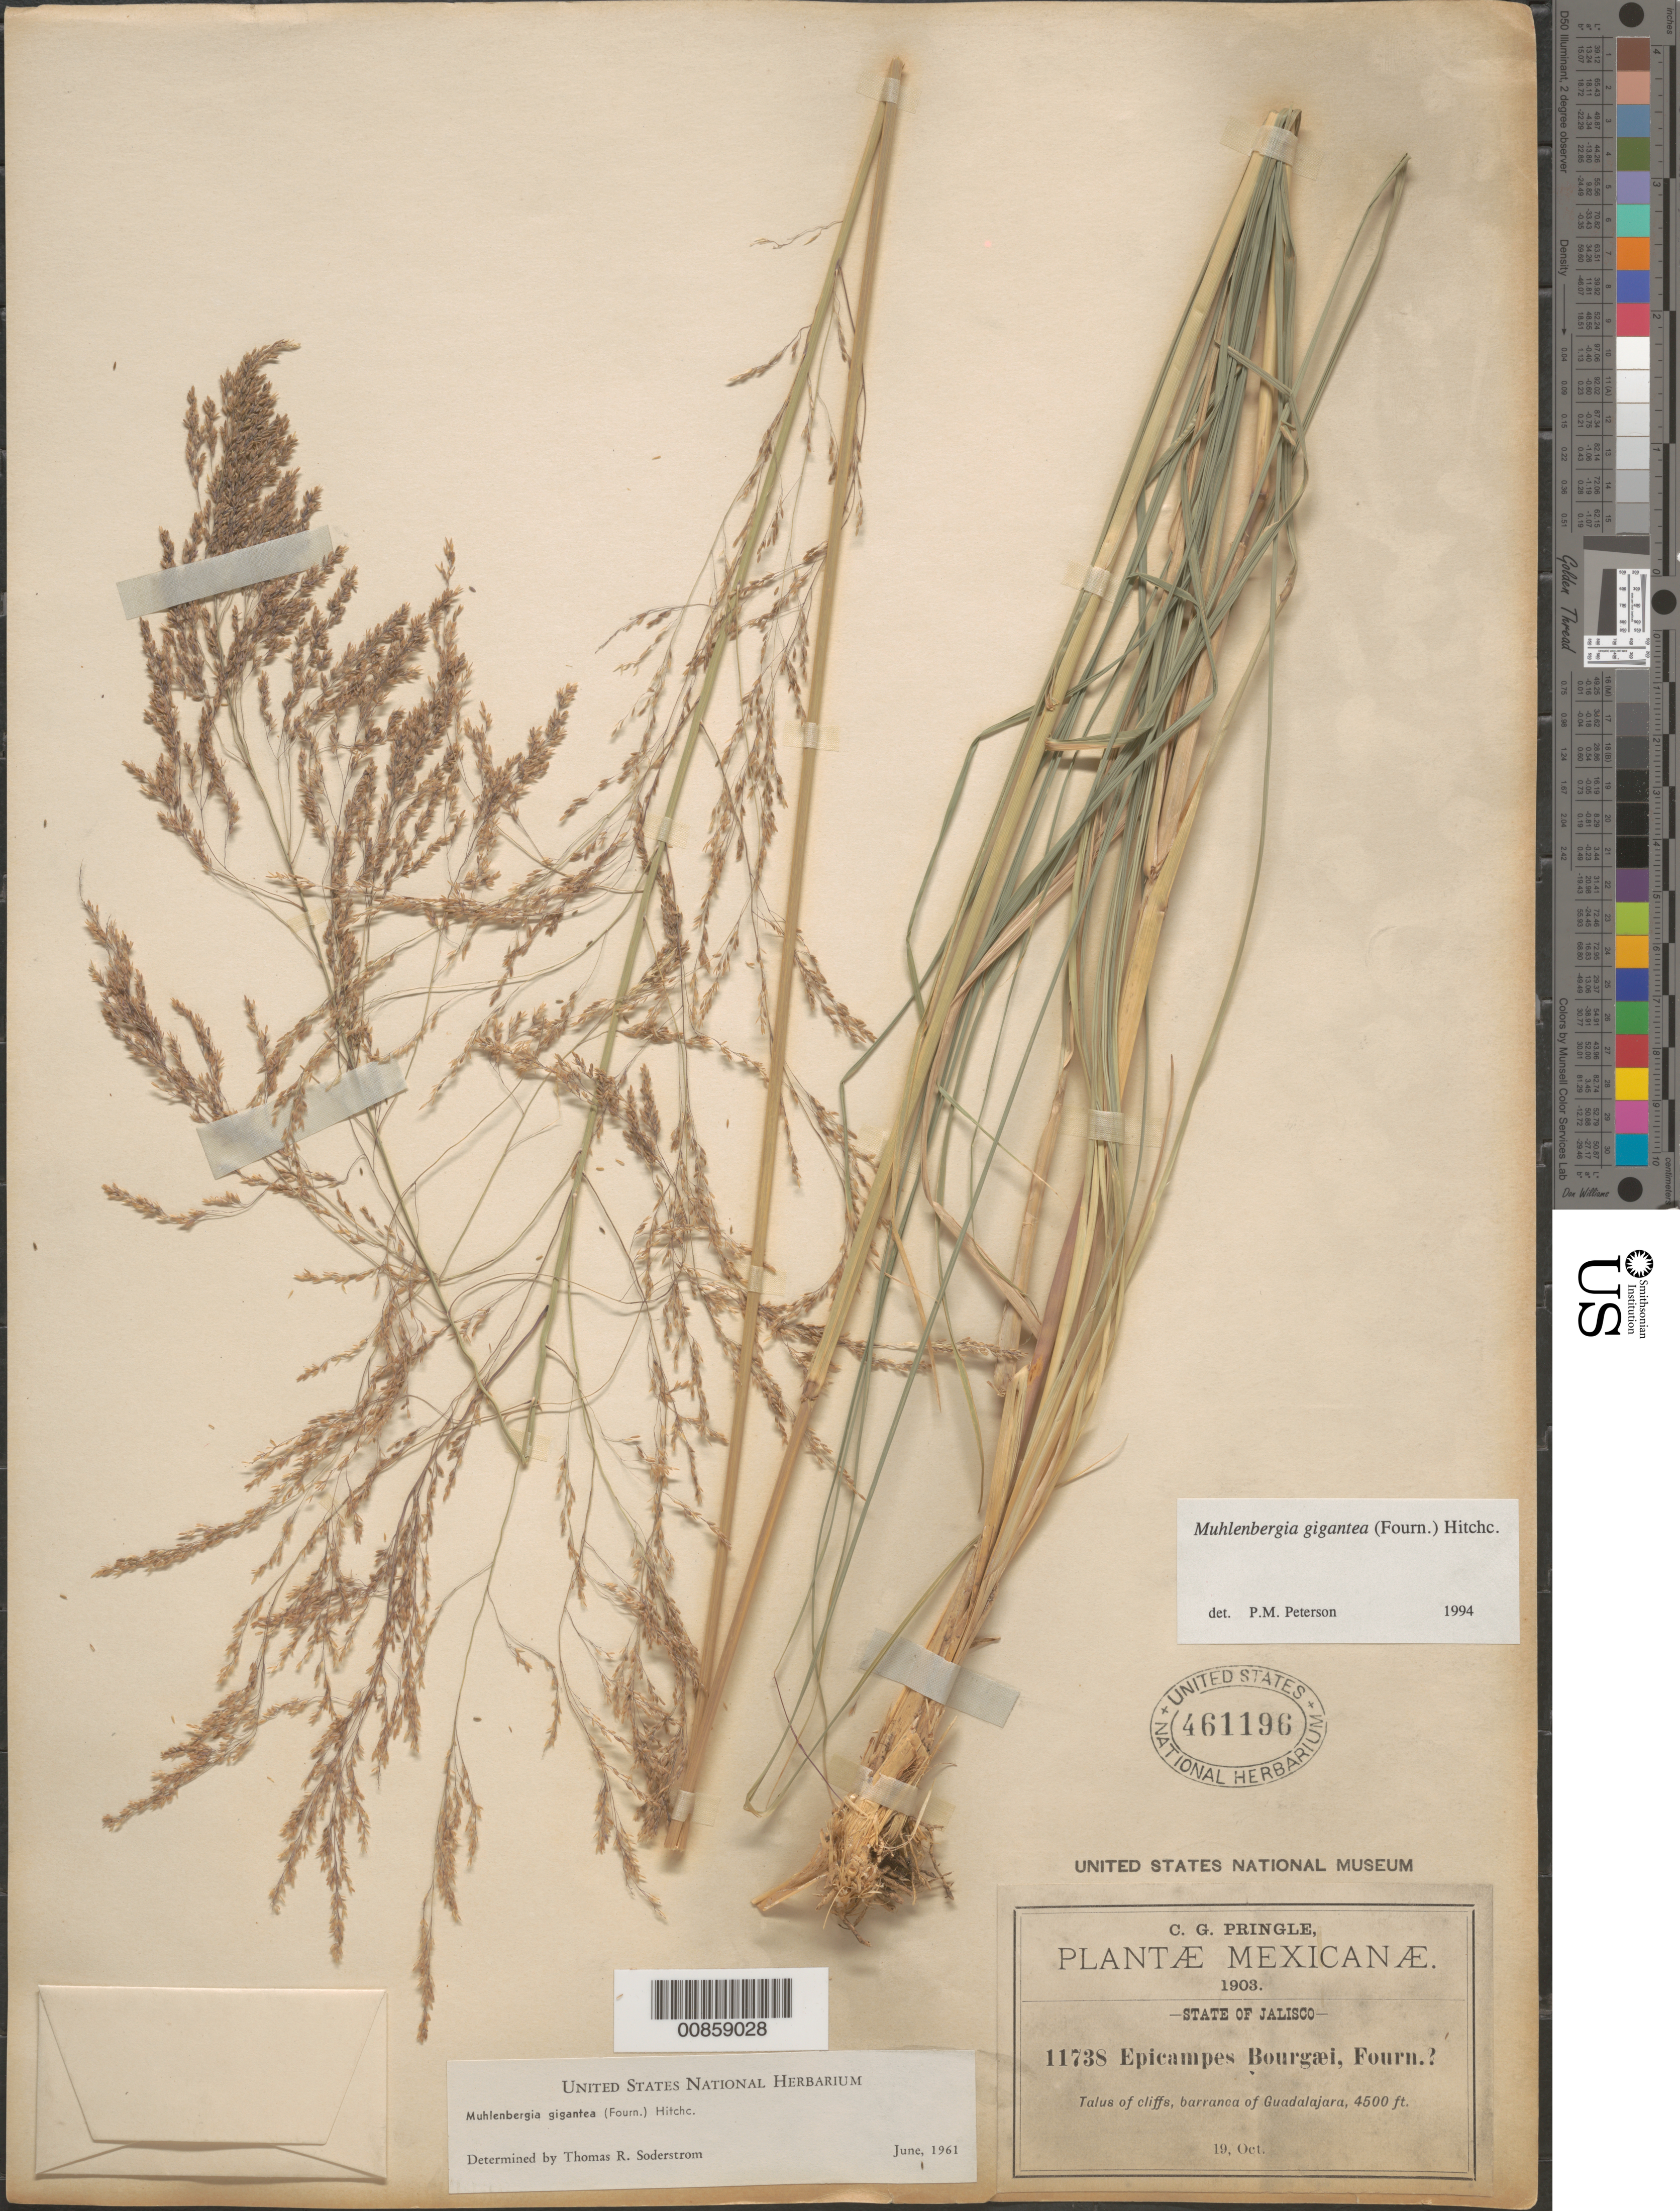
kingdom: Plantae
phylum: Tracheophyta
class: Liliopsida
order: Poales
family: Poaceae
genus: Muhlenbergia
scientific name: Muhlenbergia gigantea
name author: (E. Fourn.) Hitchc.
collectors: C. G. Pringle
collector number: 11738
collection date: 1903-10-19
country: Mexico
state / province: Jalisco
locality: Talus of cliffs, barranca of Guadalajara.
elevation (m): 1372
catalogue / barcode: US 461196